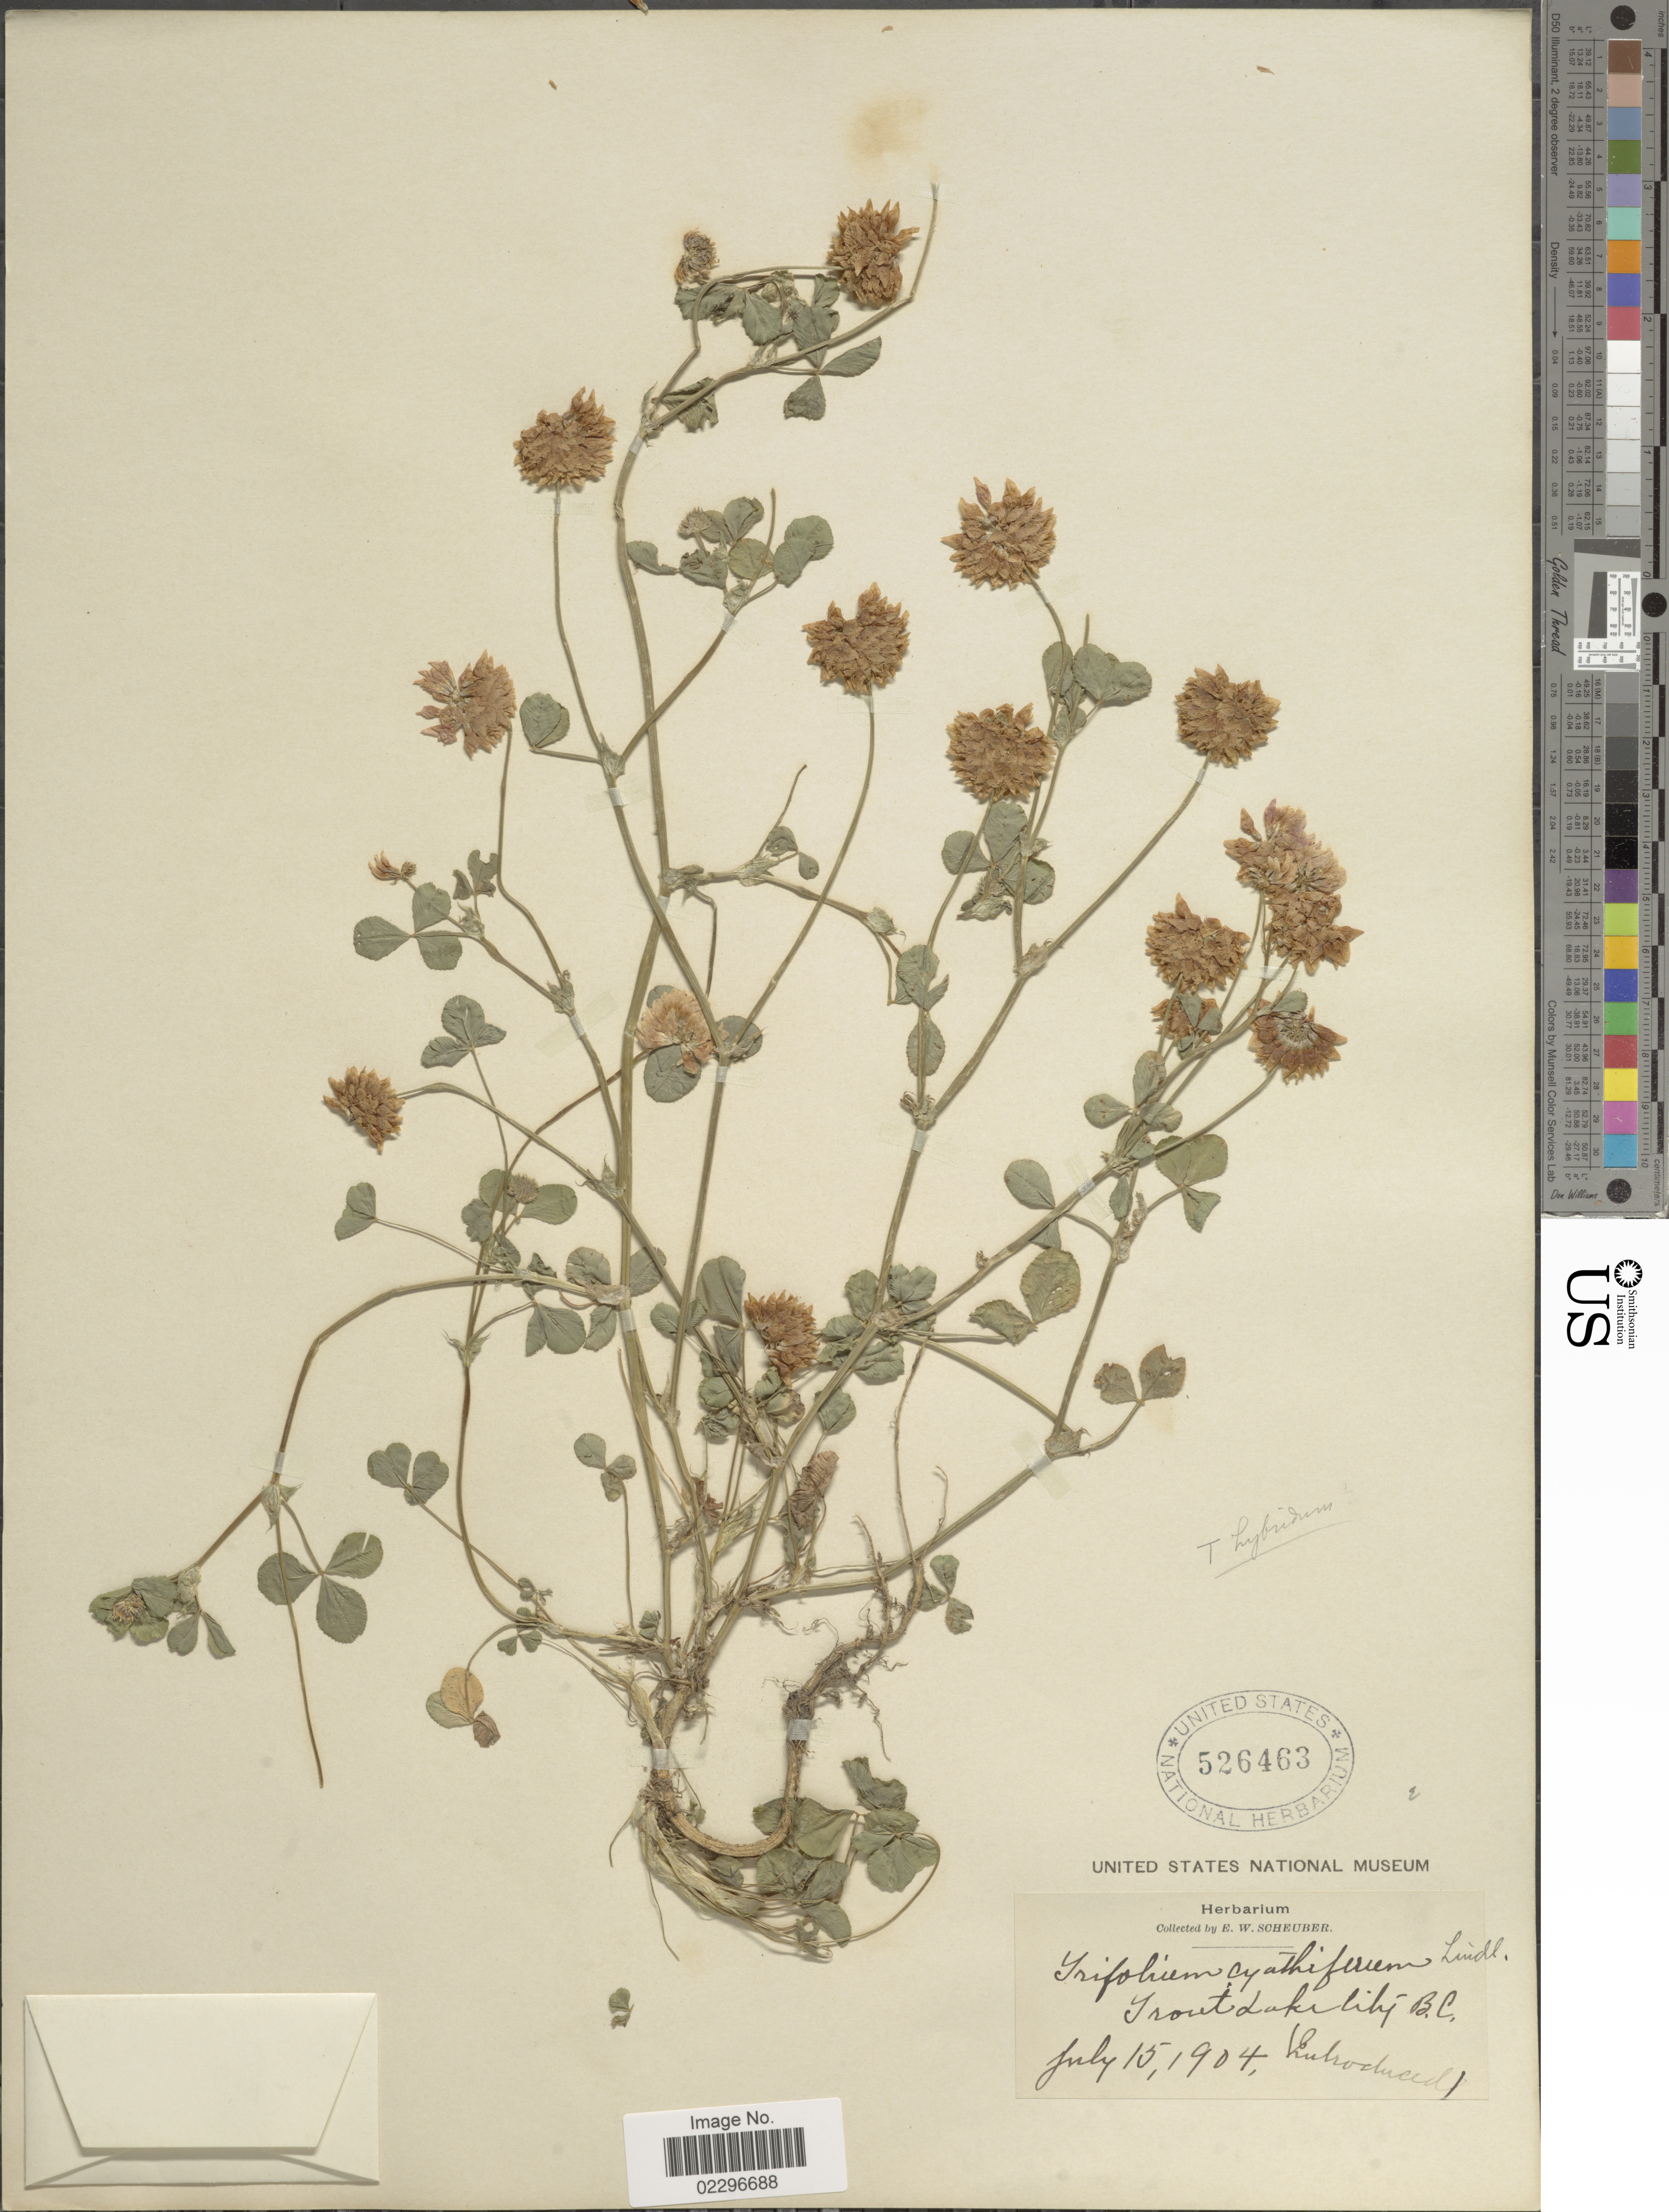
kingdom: Plantae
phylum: Tracheophyta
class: Magnoliopsida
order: Fabales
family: Fabaceae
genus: Trifolium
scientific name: Trifolium hybridum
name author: L.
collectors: E. Scheuber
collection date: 1904-07-15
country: Canada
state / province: British Columbia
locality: Trout Lake City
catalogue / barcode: US 526463